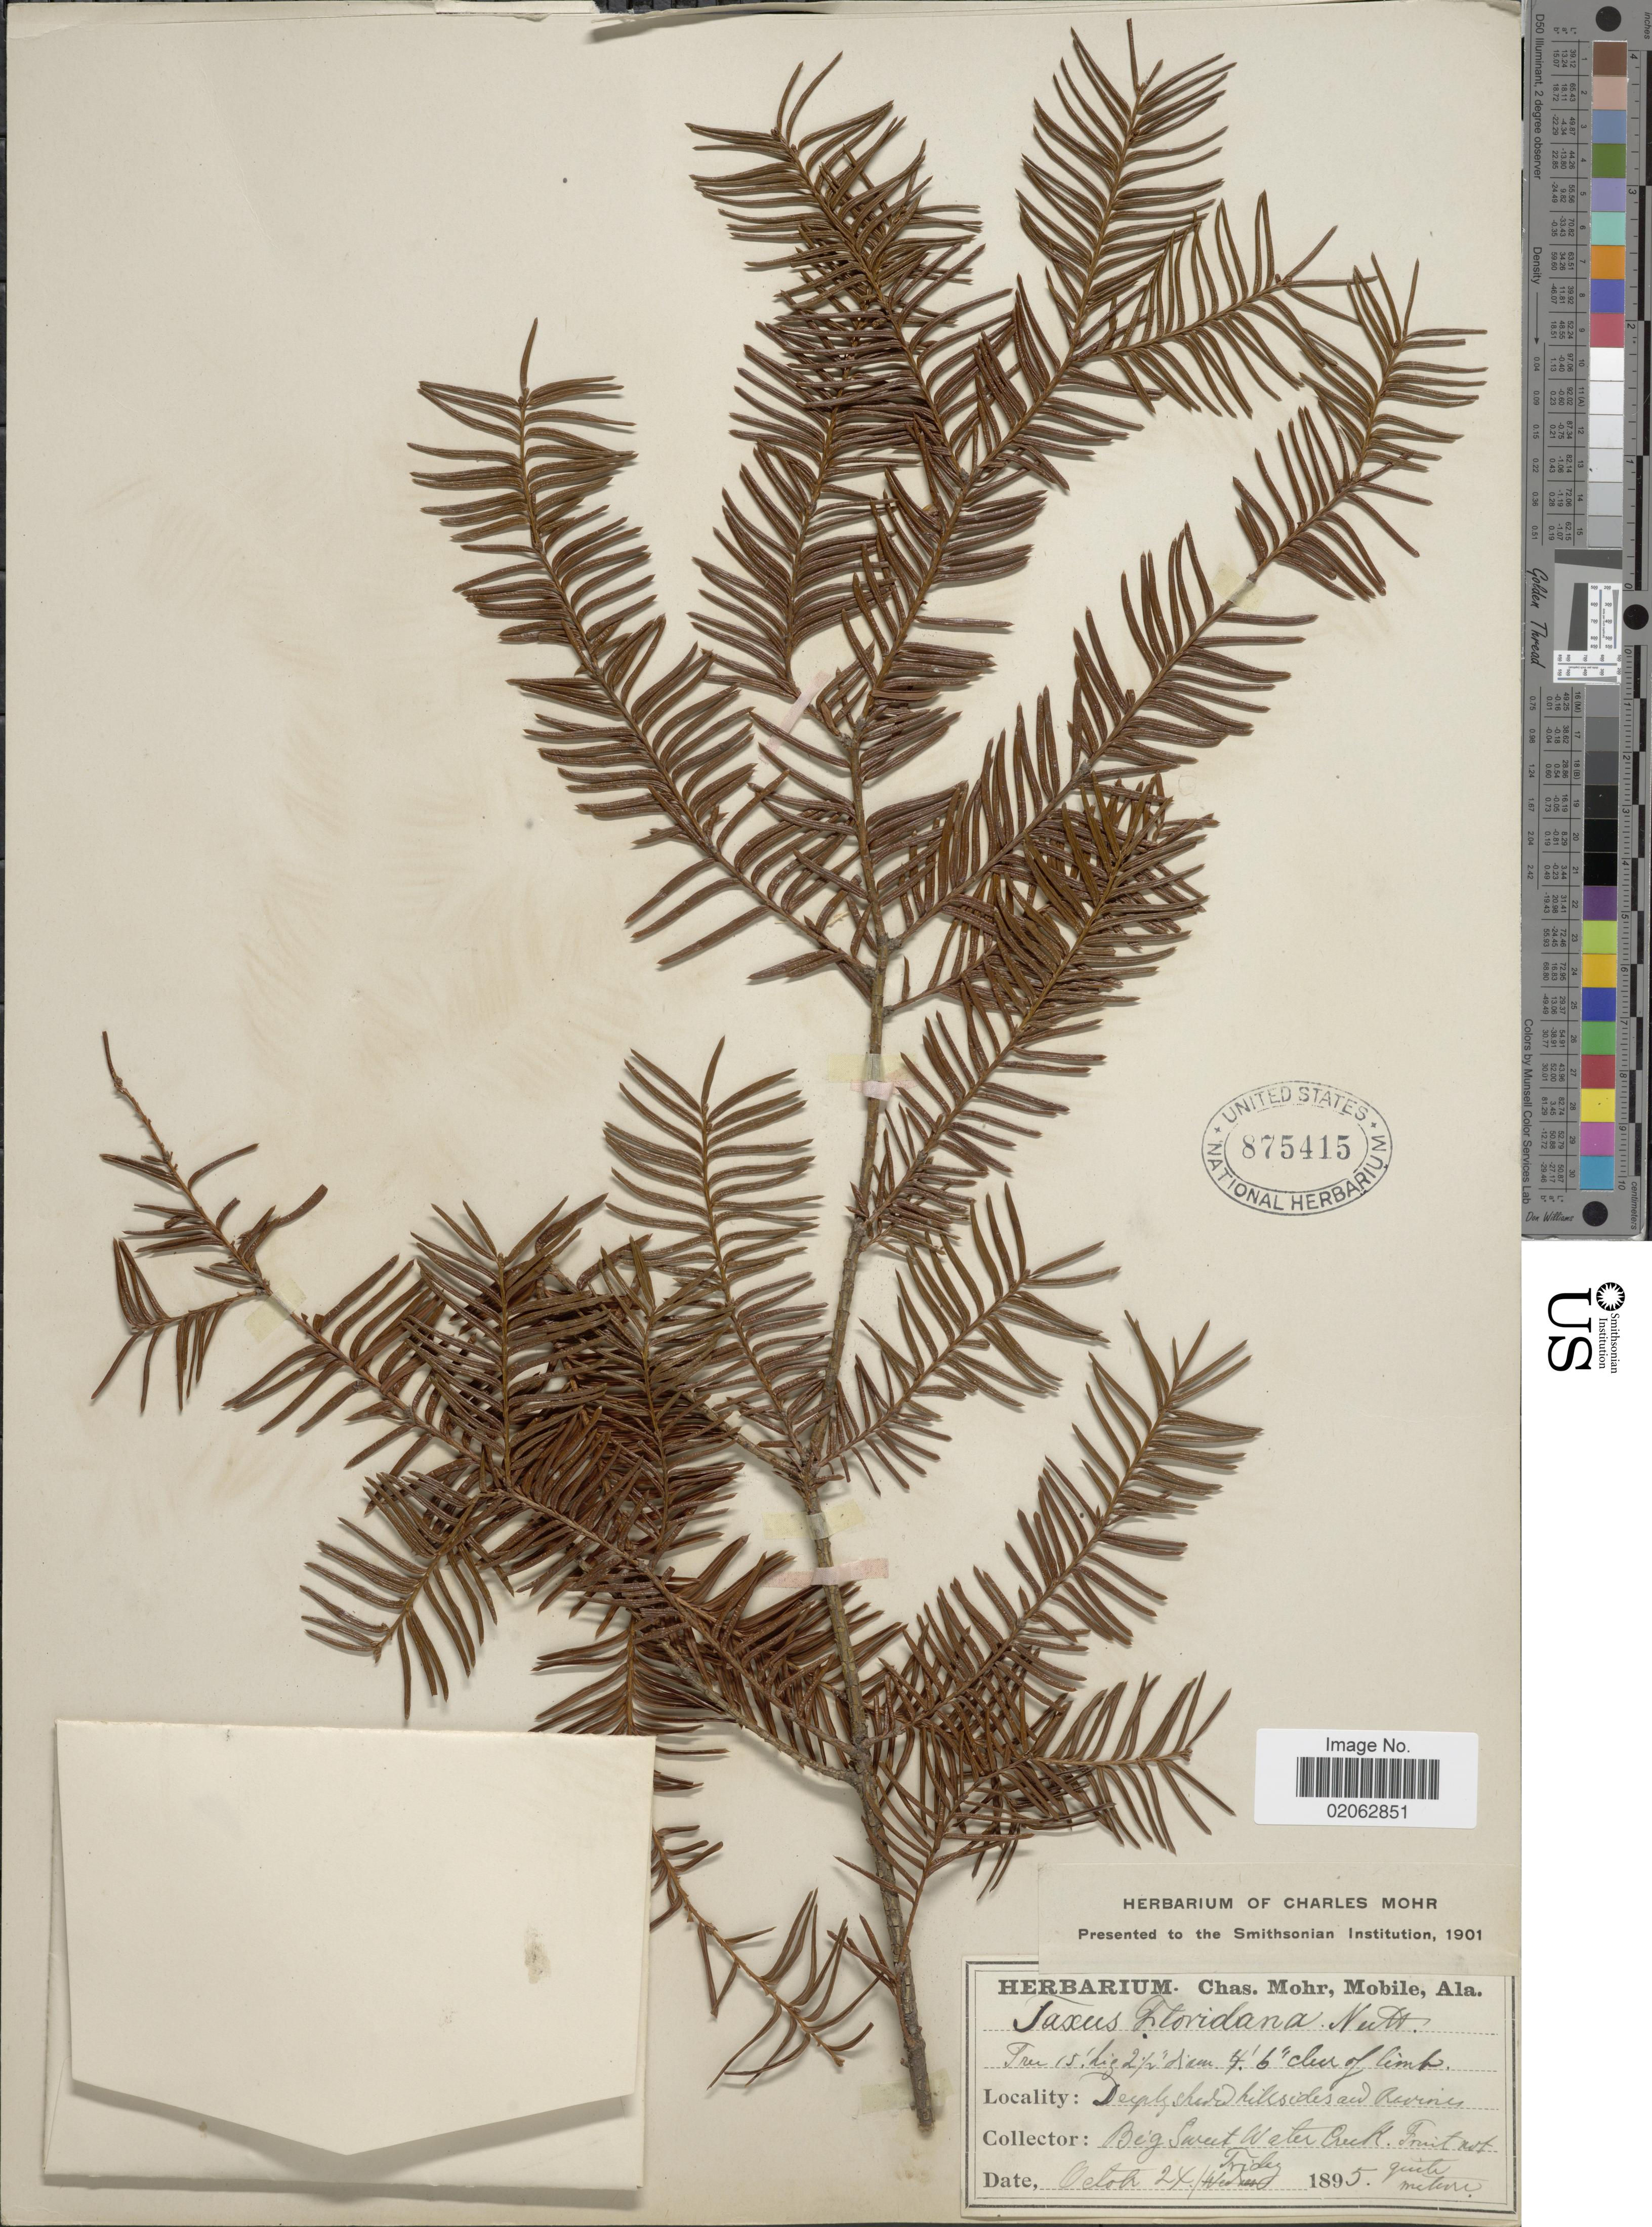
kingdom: Plantae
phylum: Tracheophyta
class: Pinopsida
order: Pinales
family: Taxaceae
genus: Taxus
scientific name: Taxus floridana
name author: Nutt. ex Chapm.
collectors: ex herb. Charles Mohr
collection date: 1895-10-24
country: United States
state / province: Georgia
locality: Deeply shaded hillsides and ravines, Big Sweet Water Creek, Tridley [unsure placement].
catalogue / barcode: US 875415